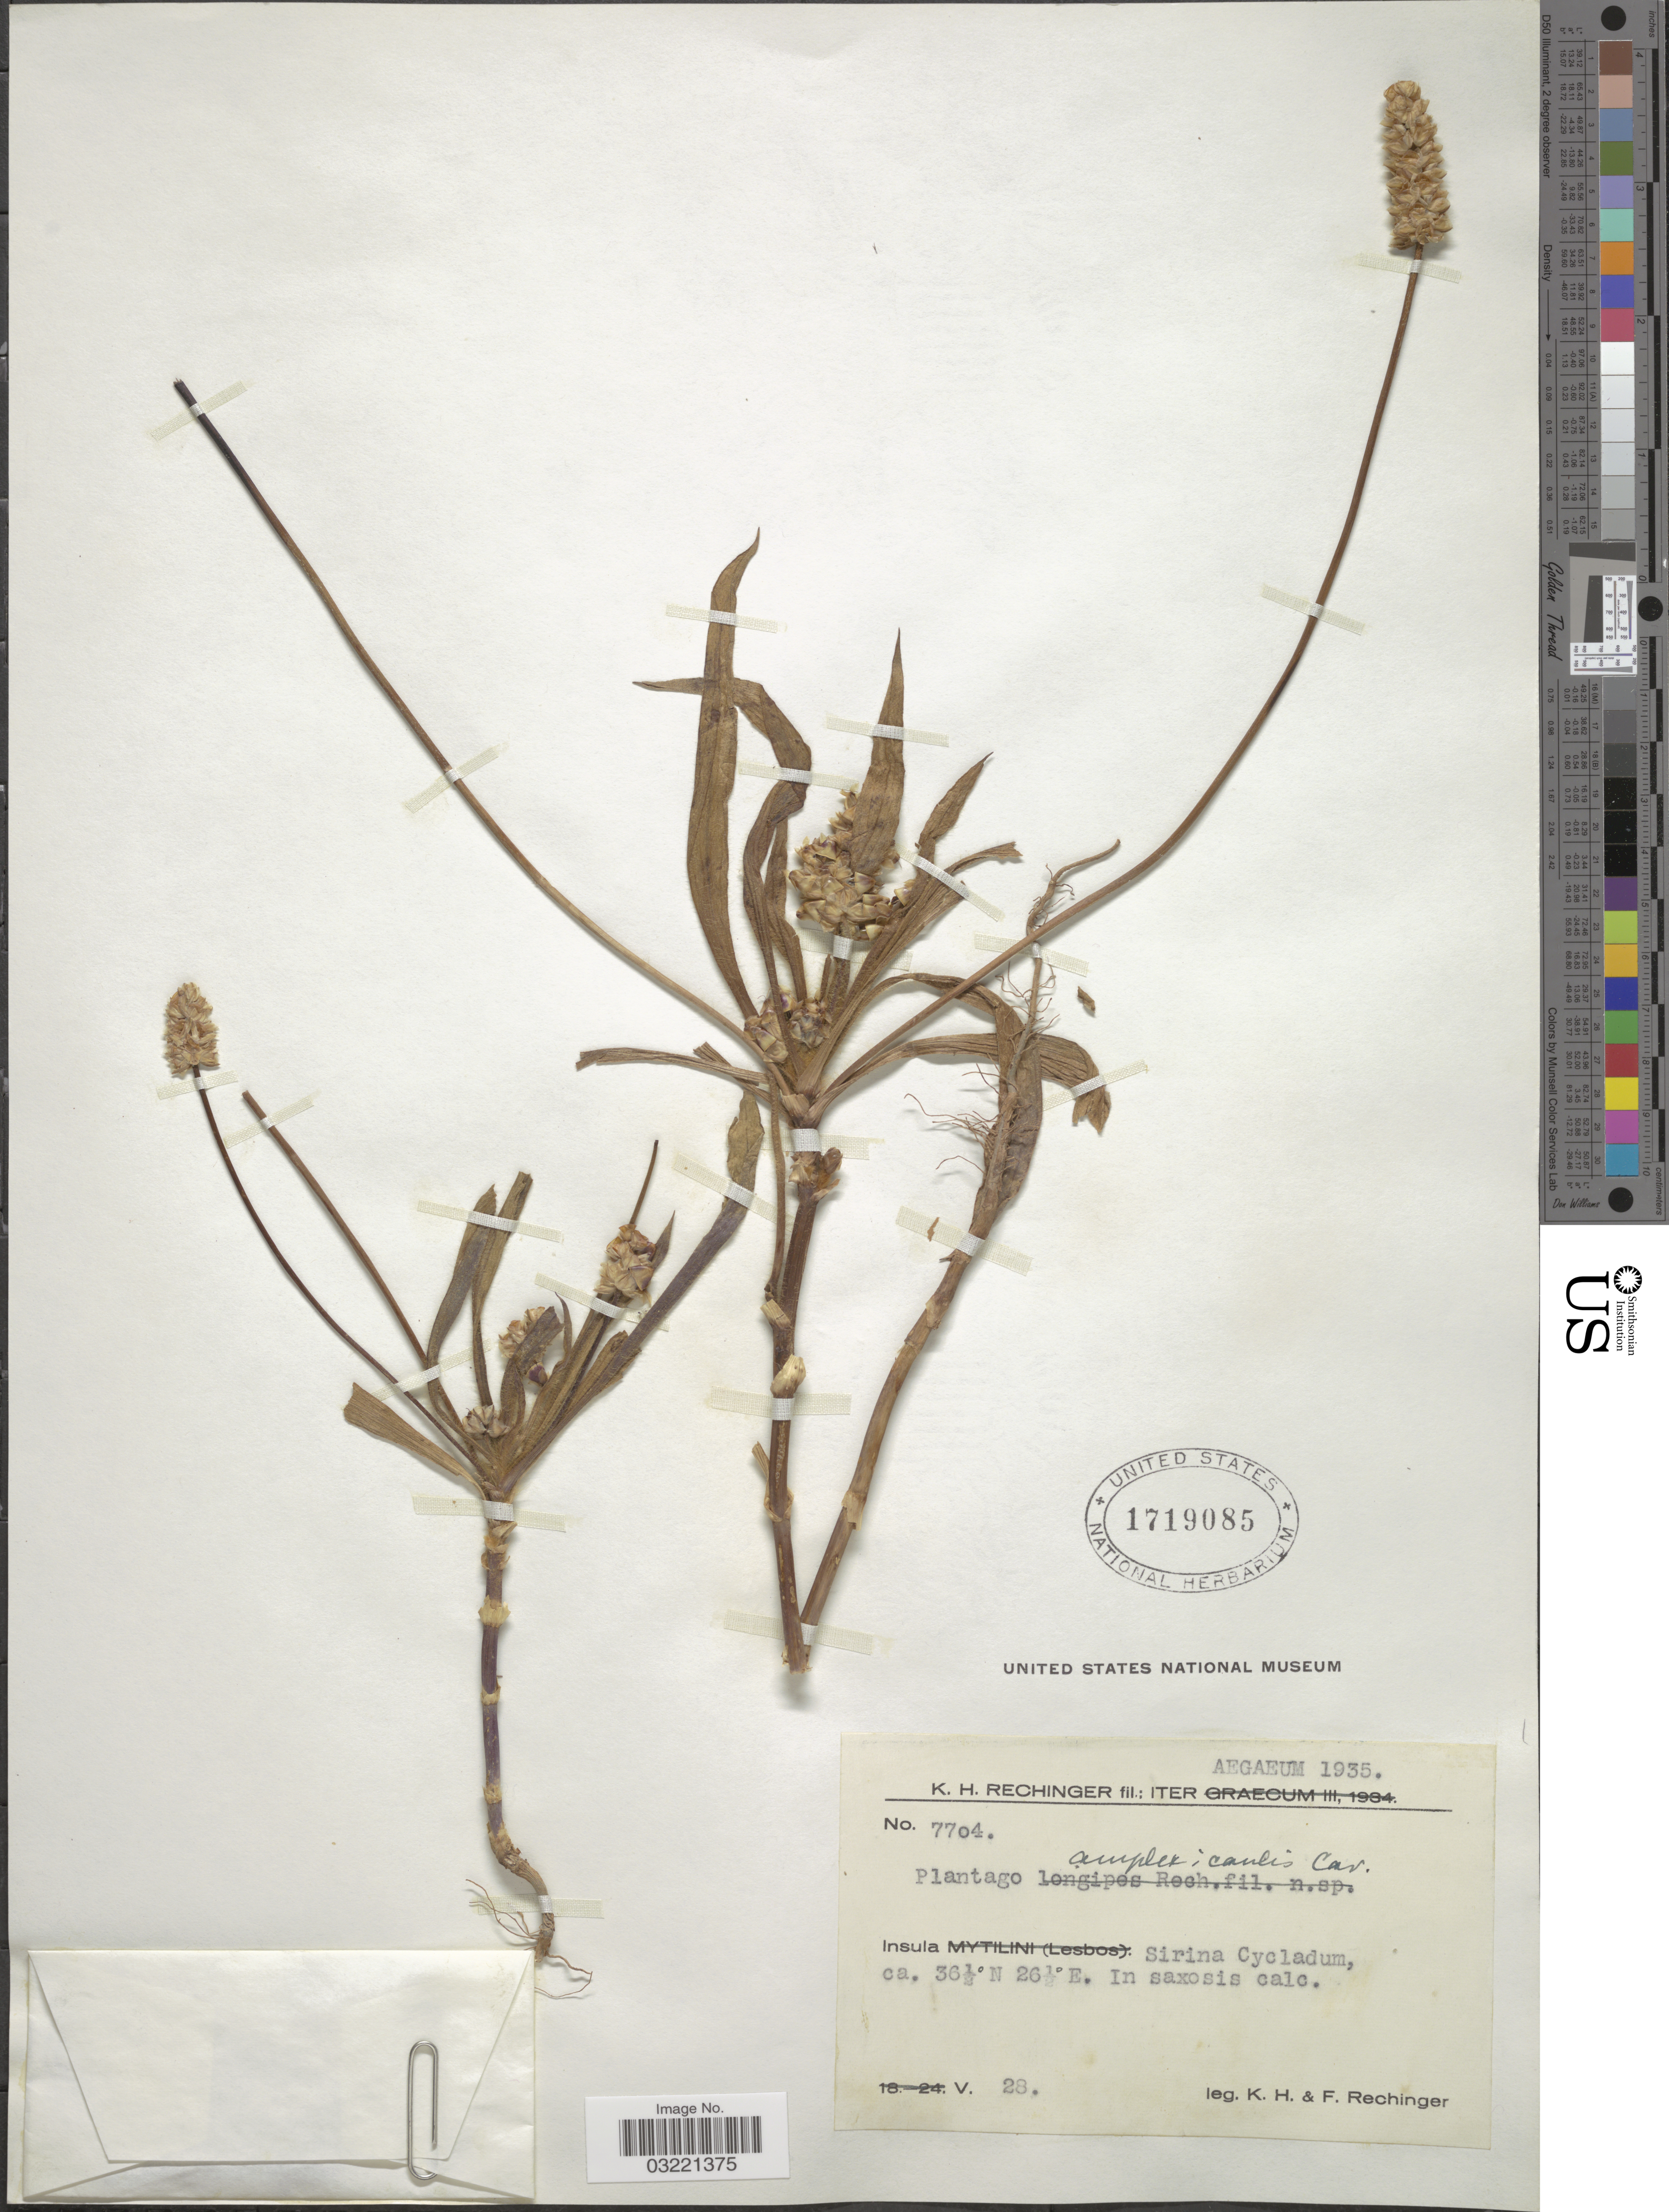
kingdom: Plantae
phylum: Tracheophyta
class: Magnoliopsida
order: Lamiales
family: Plantaginaceae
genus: Plantago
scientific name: Plantago amplexicaulis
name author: Cav.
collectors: K. H. Rechinger & F. Rechinger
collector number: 7704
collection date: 1935-05-28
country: Greece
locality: Iter Aegaeum, Insula Sirina Cycladum.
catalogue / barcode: US 1719085